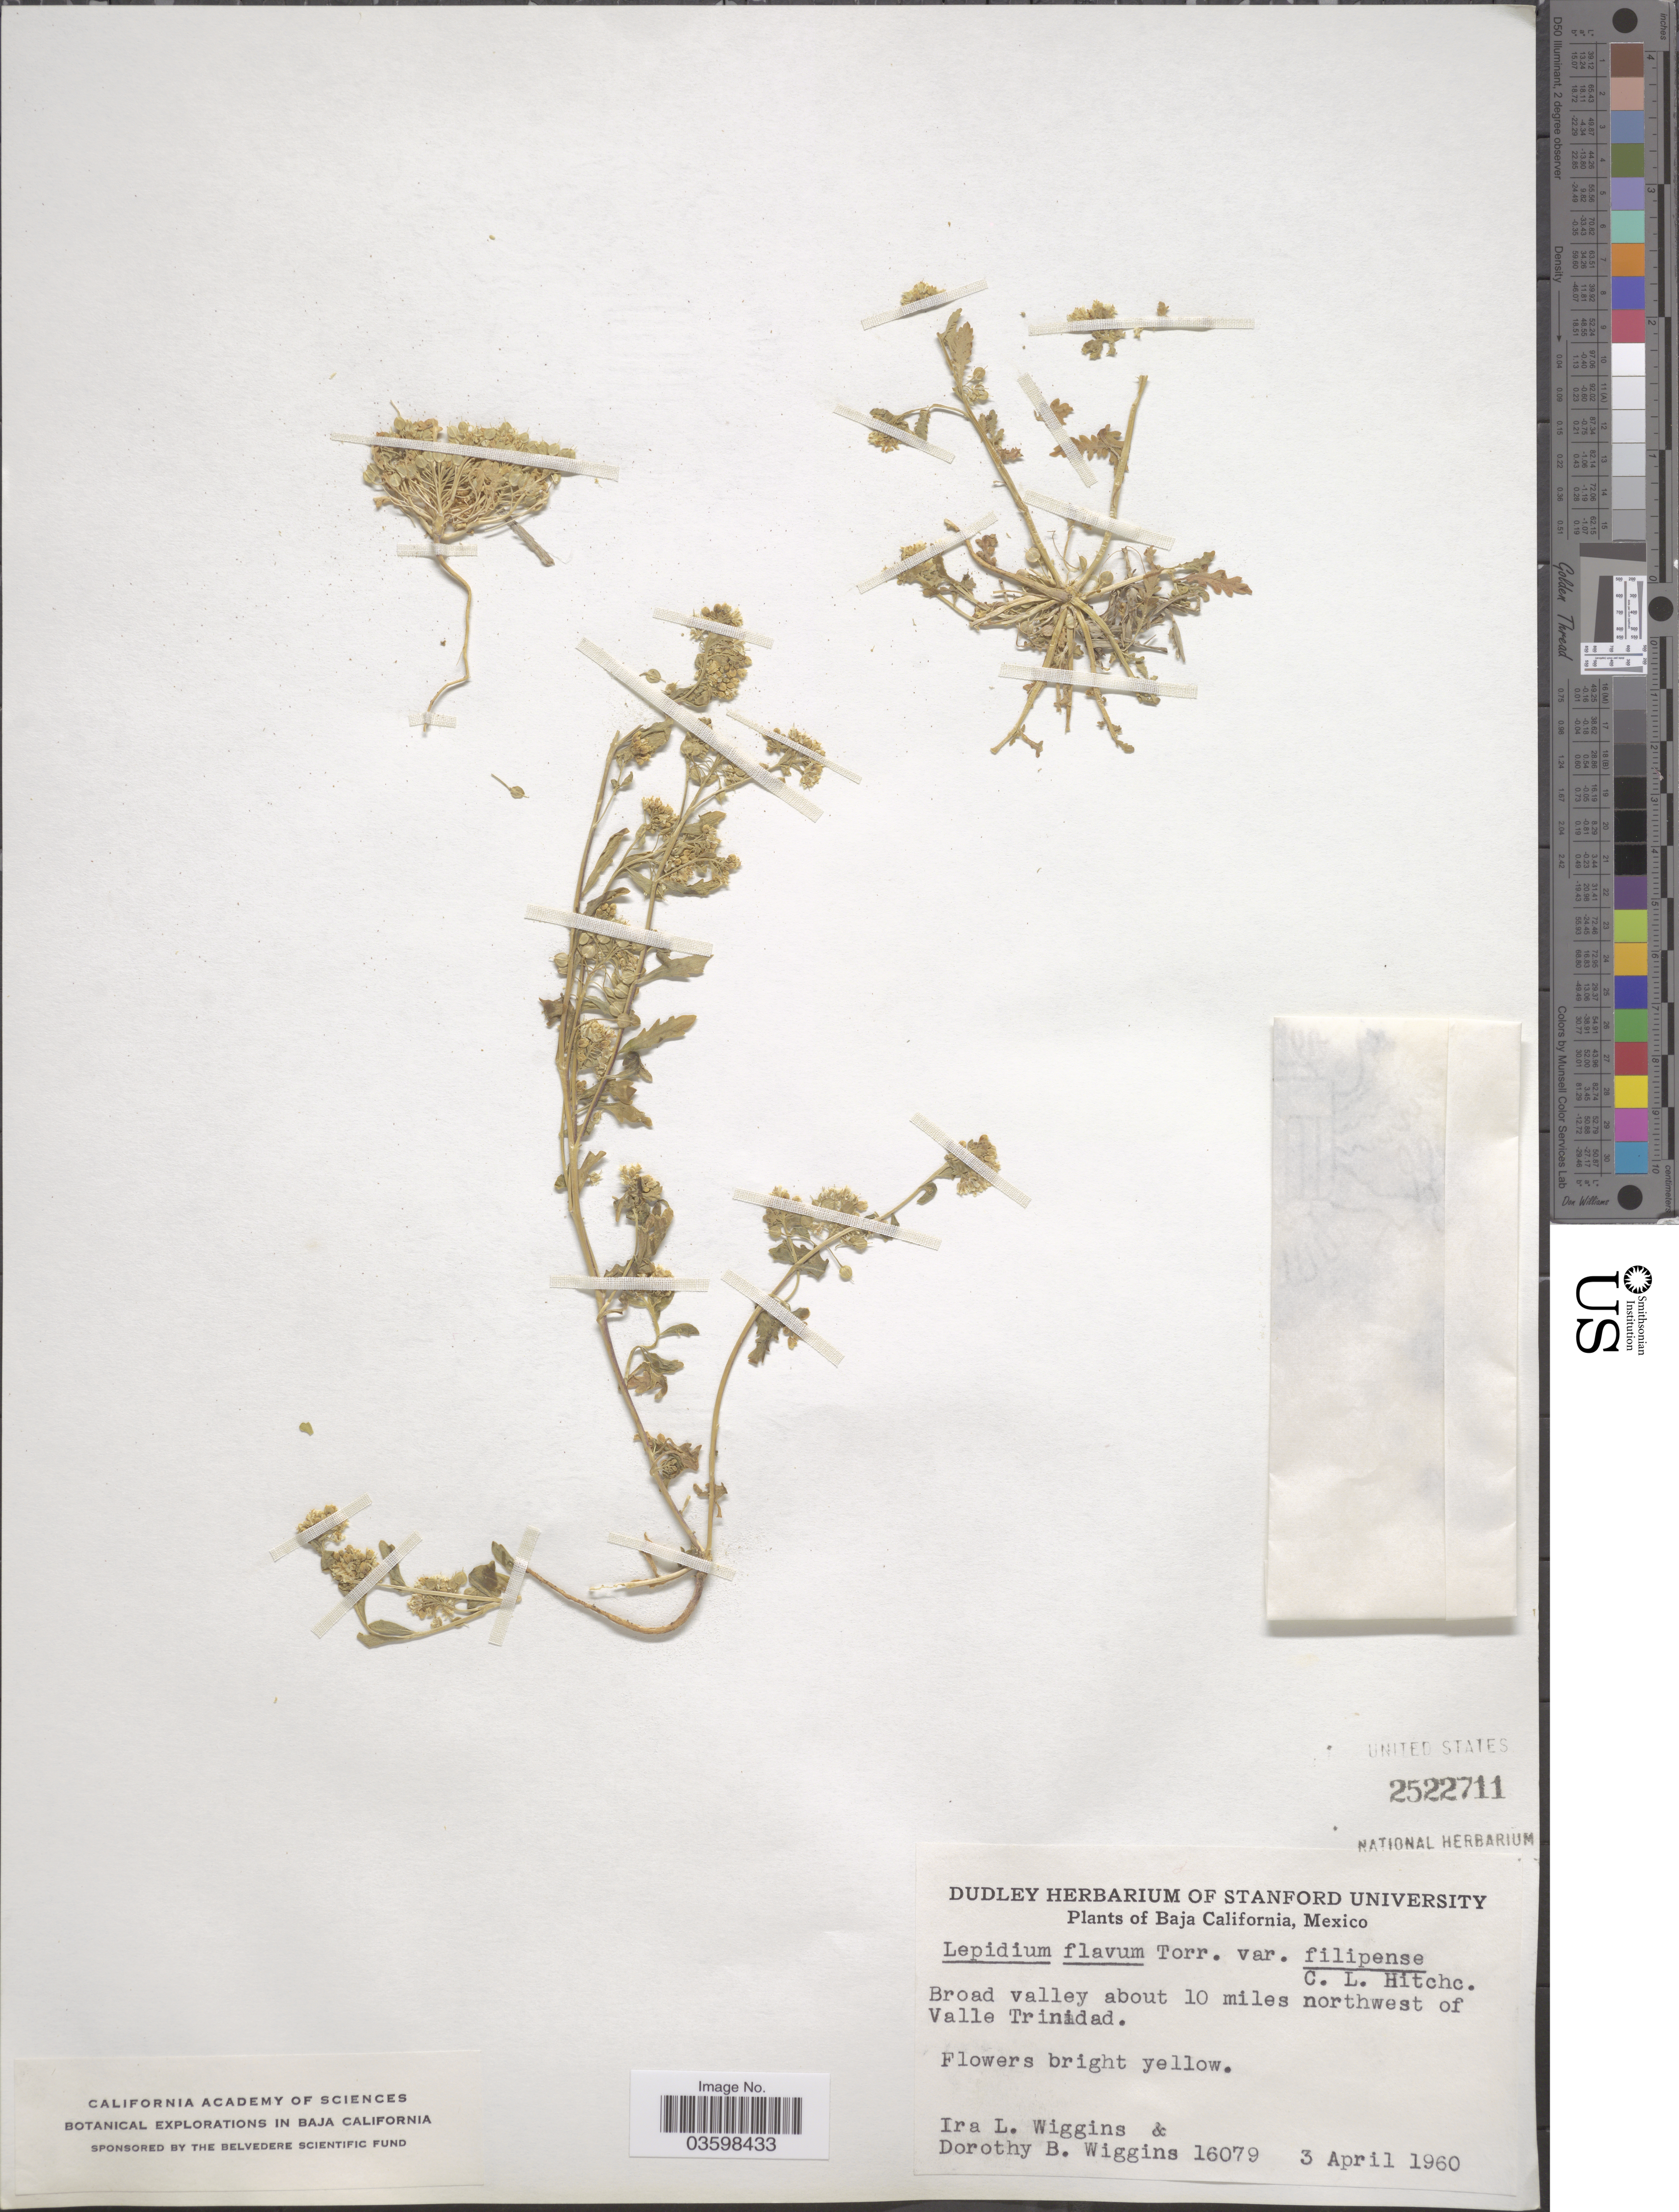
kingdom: Plantae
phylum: Tracheophyta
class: Magnoliopsida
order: Brassicales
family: Brassicaceae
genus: Lepidium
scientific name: Lepidium flavum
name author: Torr.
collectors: I. L. Wiggins & D. B. Wiggins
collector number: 16079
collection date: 1960-04-03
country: Mexico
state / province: Baja California Norte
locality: Broad valley about 10 miles northwest of Valle Trinidad.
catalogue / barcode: US 2522711